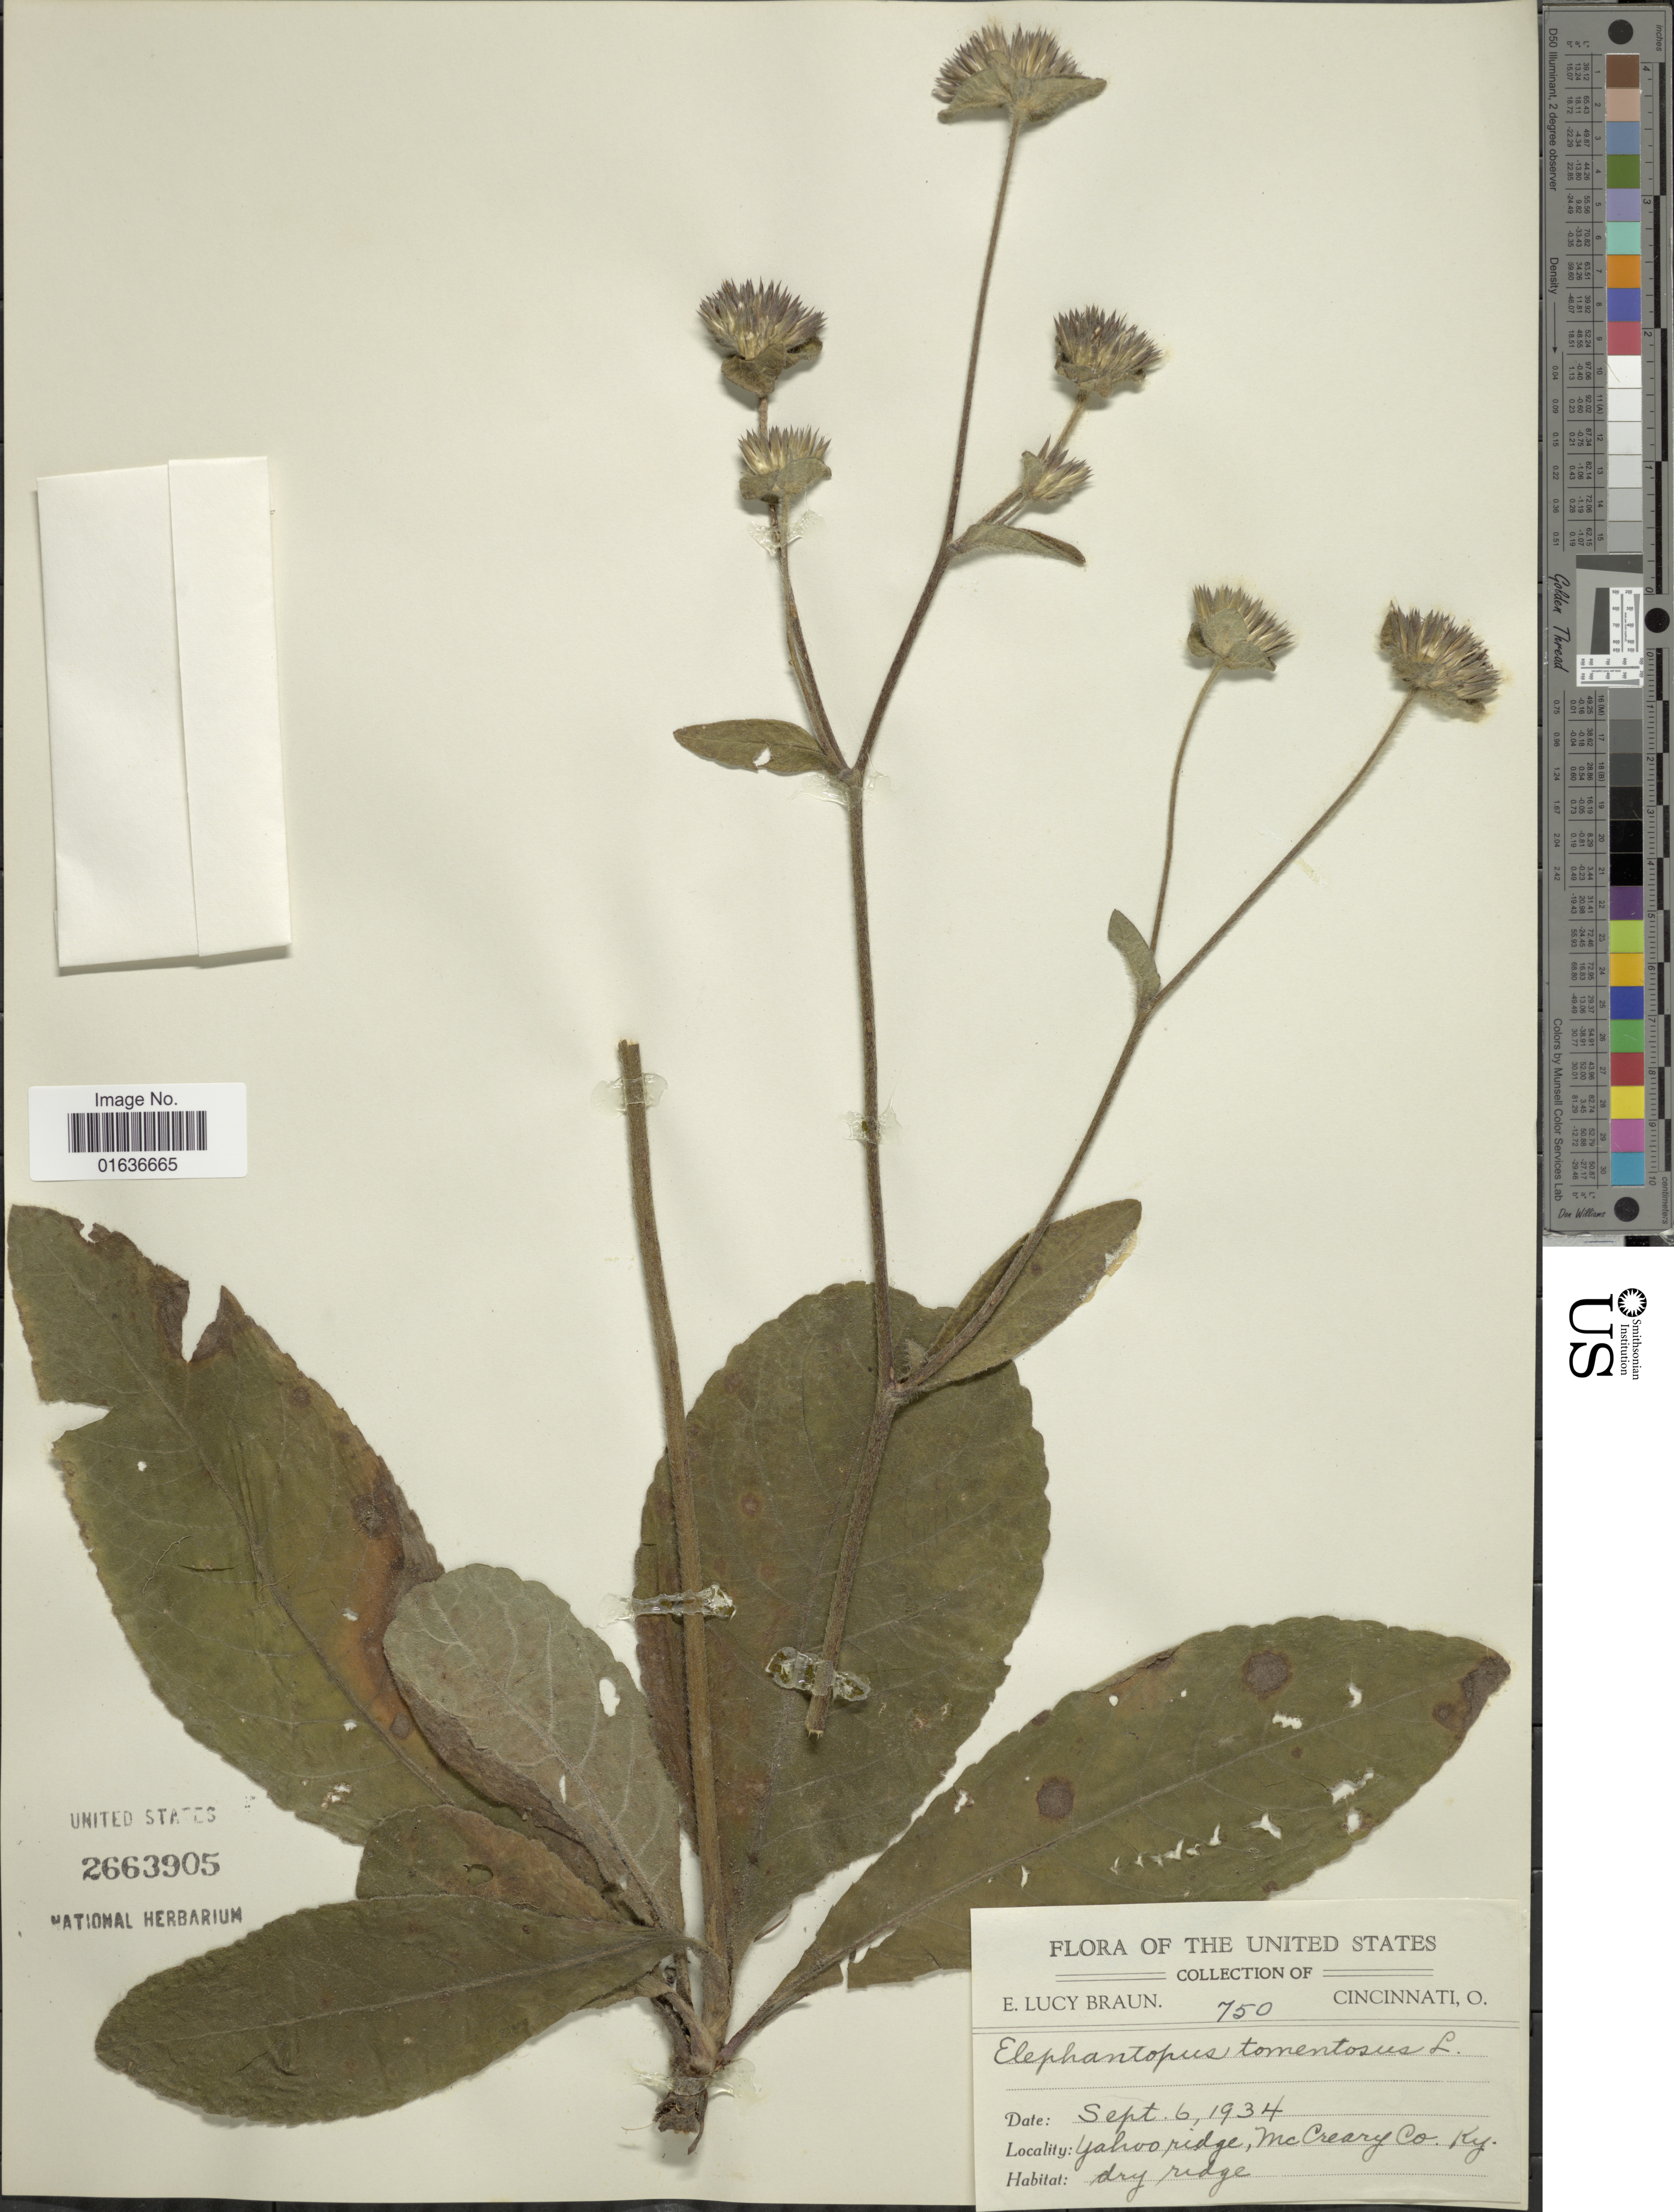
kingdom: Plantae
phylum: Tracheophyta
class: Magnoliopsida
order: Asterales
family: Asteraceae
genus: Elephantopus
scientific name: Elephantopus tomentosus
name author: L.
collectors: E. L. Braun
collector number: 750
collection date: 1934-09-06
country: United States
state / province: Kentucky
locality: Yahoo ridge, McCreary Co.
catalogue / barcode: US 2663905